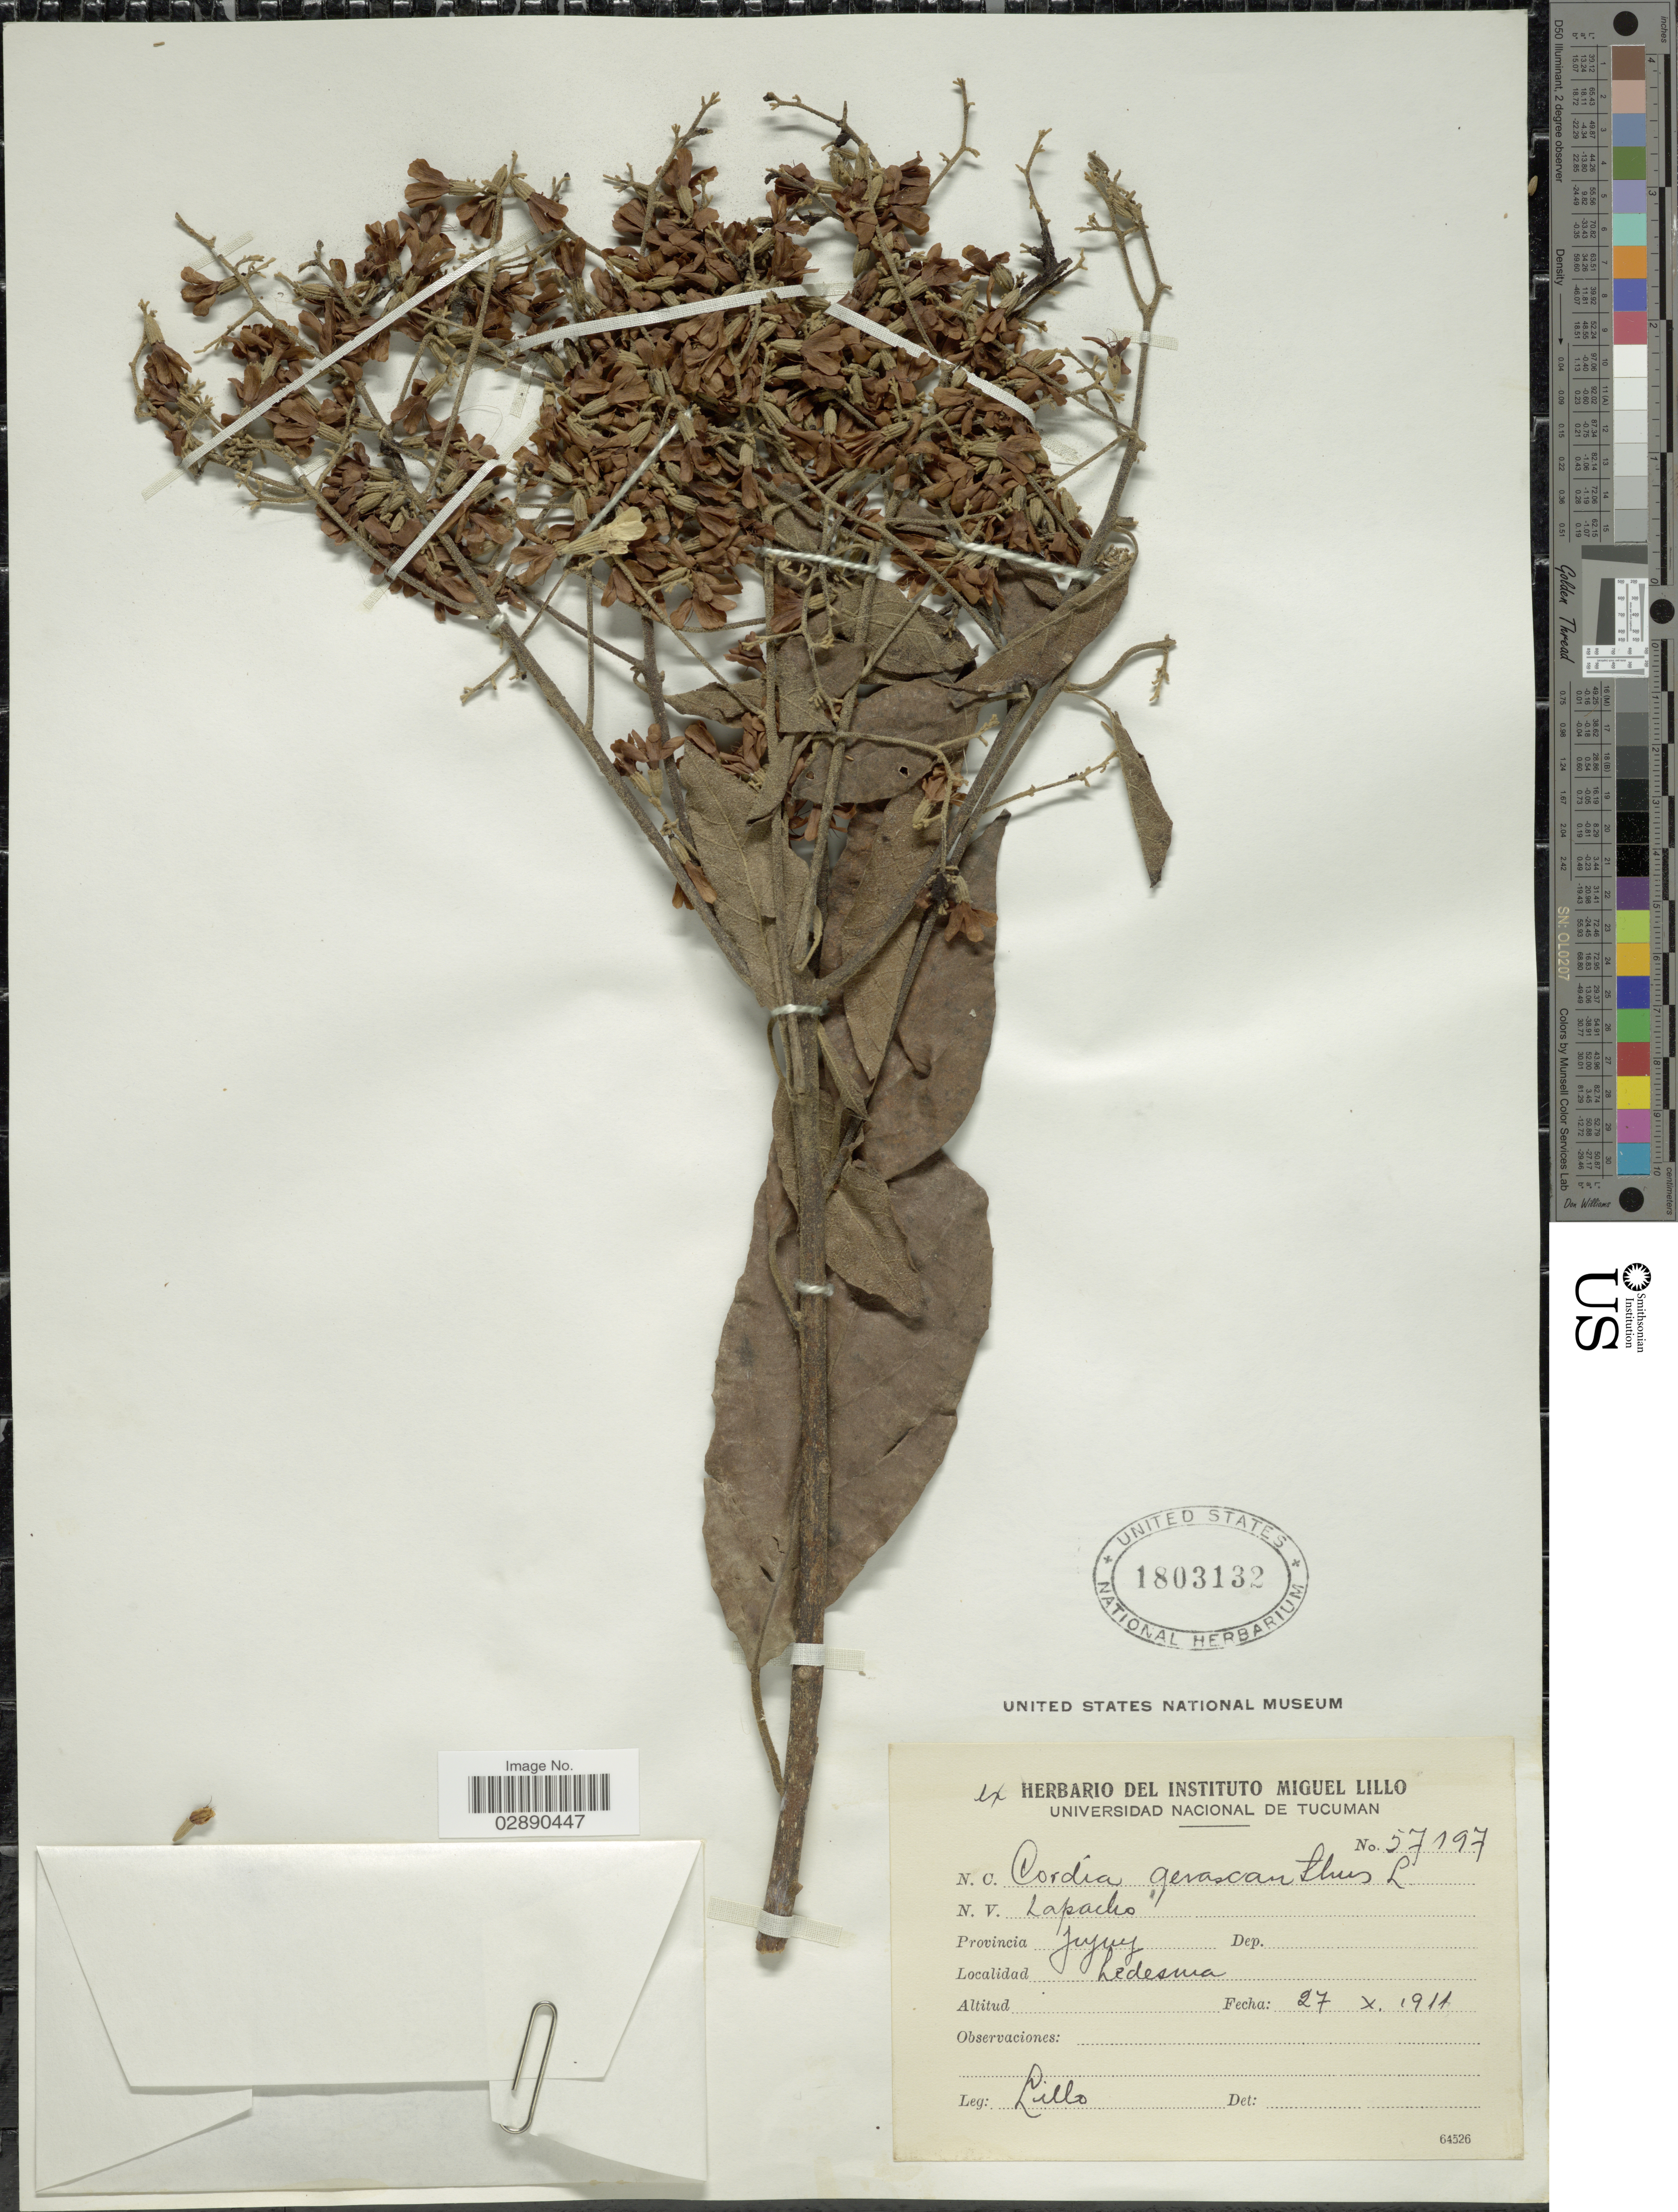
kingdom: Plantae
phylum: Tracheophyta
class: Magnoliopsida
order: Boraginales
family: Cordiaceae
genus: Cordia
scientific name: Cordia alliodora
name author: (Ruiz & Pav.) Oken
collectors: -. Lillo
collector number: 57197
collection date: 1911-10-27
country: Argentina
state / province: Jujuy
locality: Provincia Jujuy, Ledesma.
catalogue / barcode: US 1803132